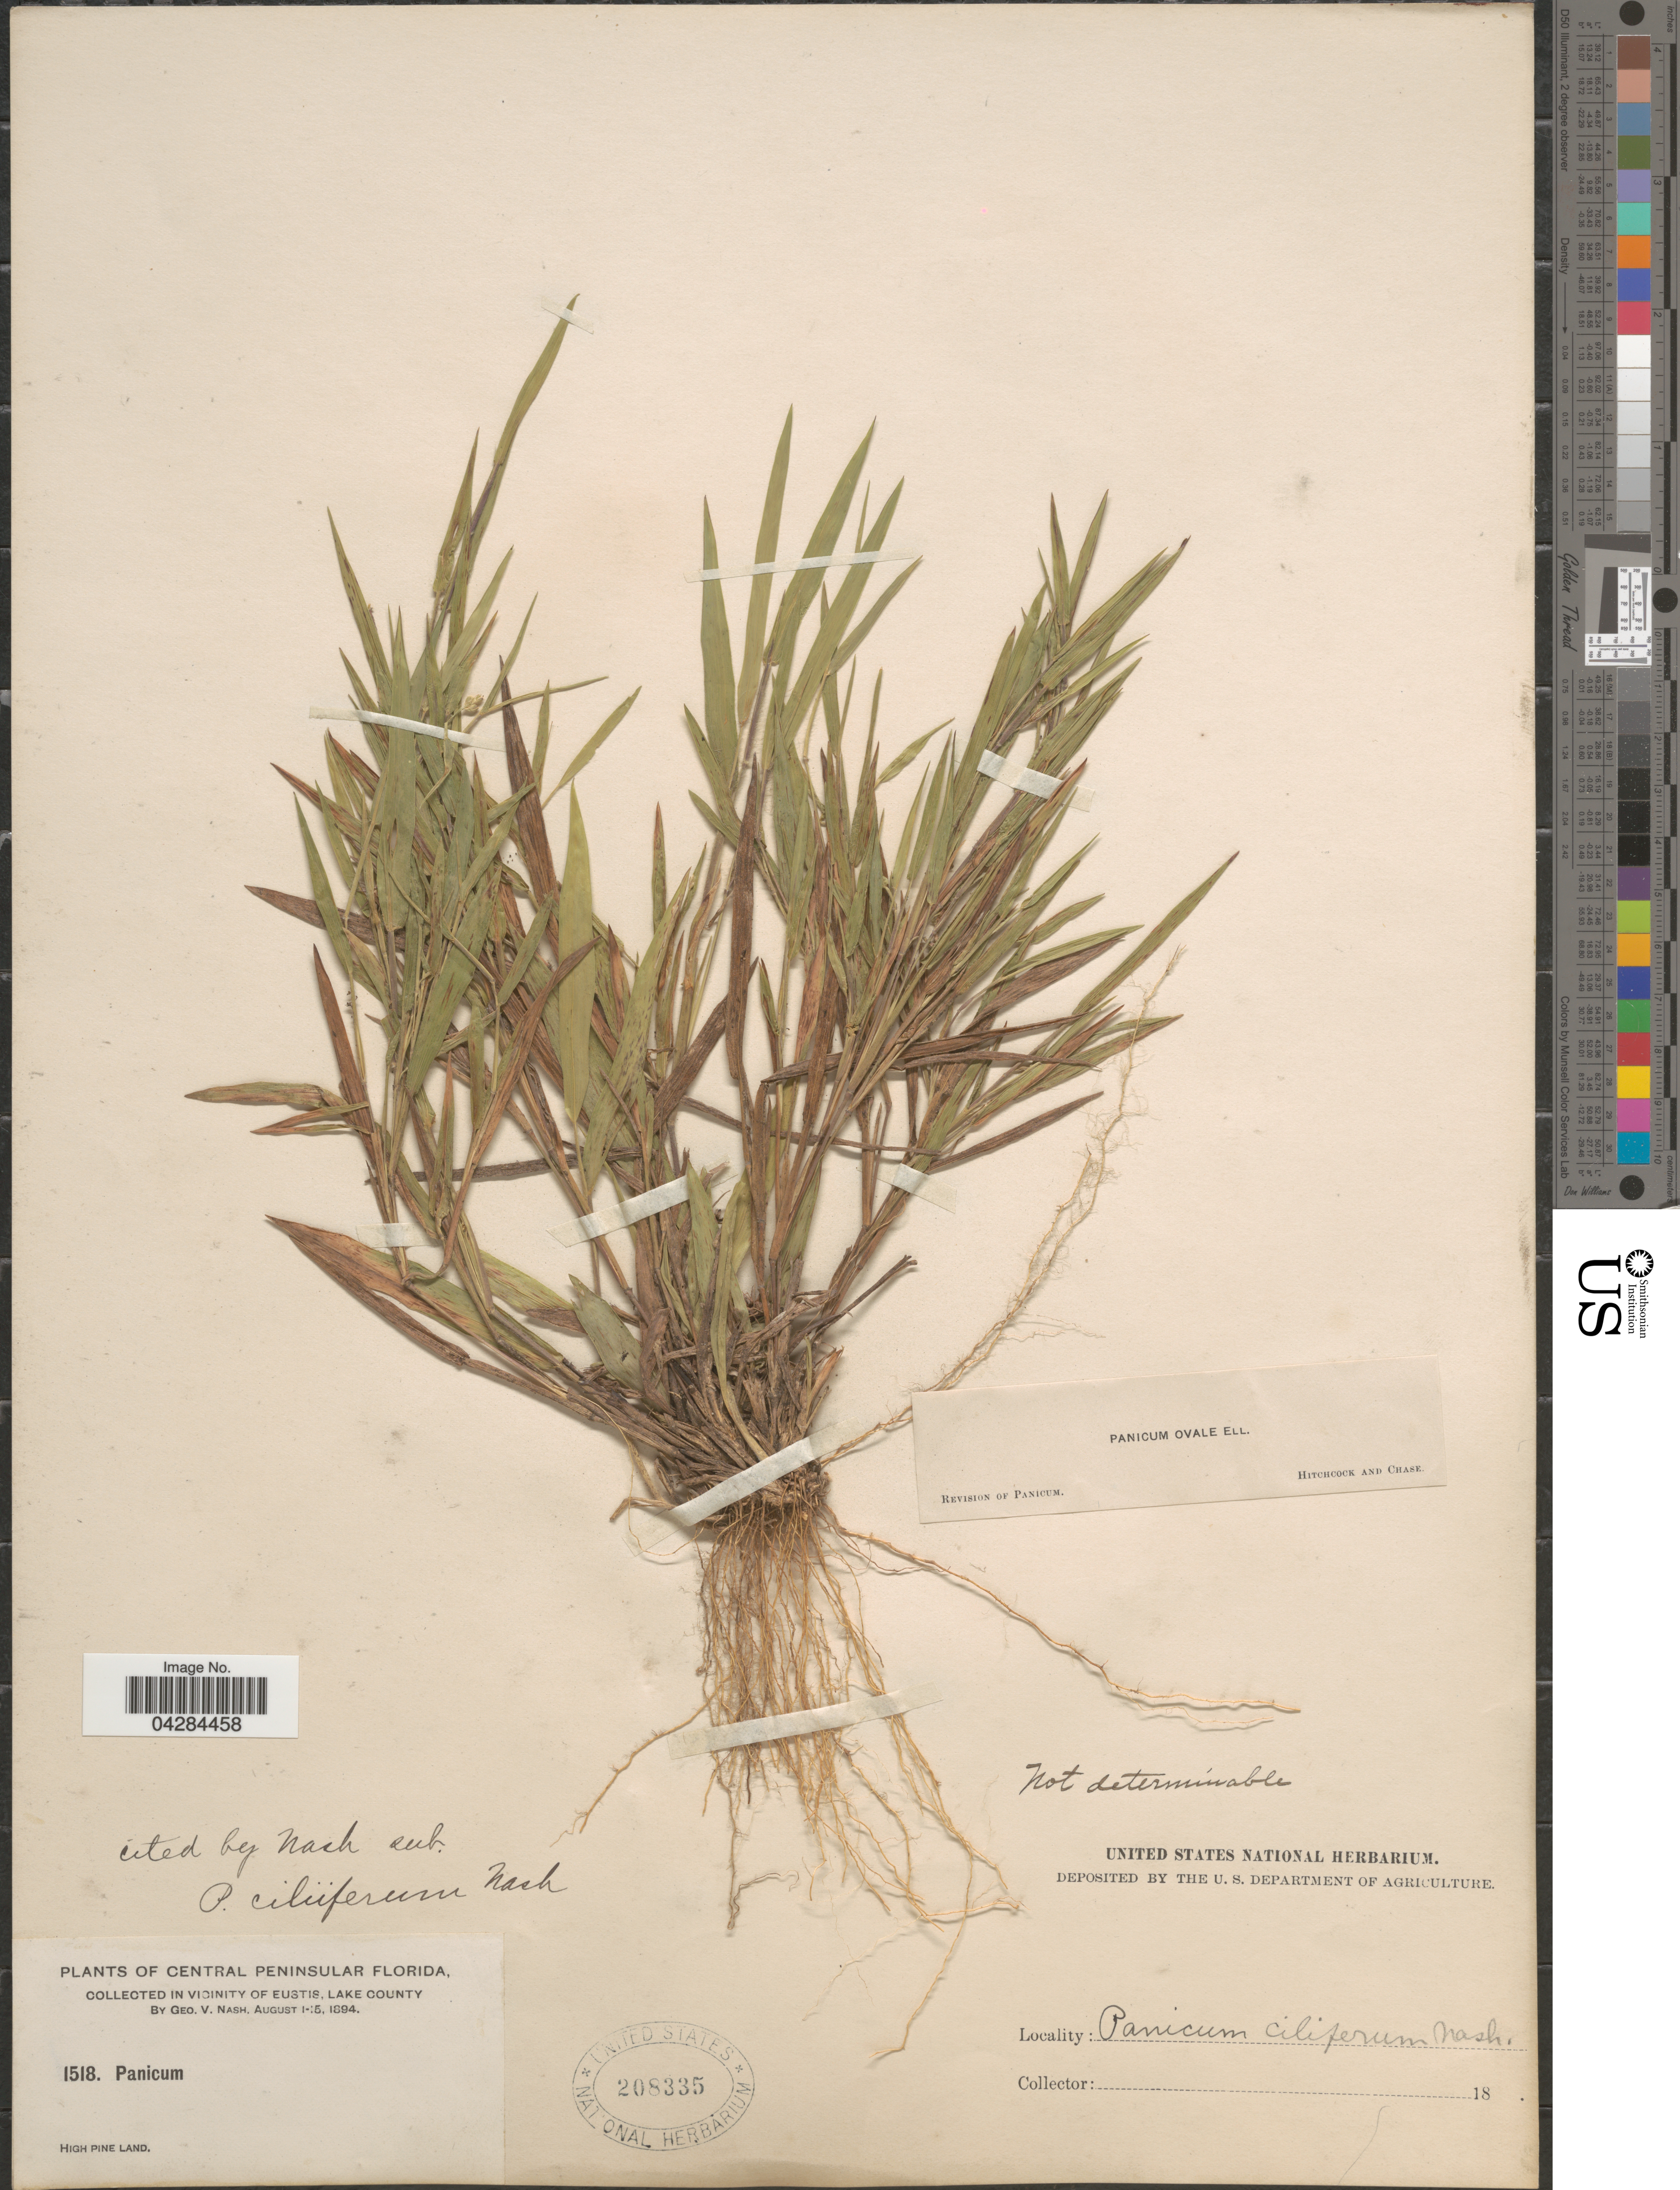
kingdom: Plantae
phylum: Tracheophyta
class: Liliopsida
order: Poales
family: Poaceae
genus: Dichanthelium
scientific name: Dichanthelium ovale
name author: (Elliott) Gould & C.A. Clark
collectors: G. V. Nash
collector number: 1518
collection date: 1894-08-01/1894-08-15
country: United States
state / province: Florida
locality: Central Peninsular Florida, in vicinity of Eustis, Lake County. High Pine Land.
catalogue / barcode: US 208335